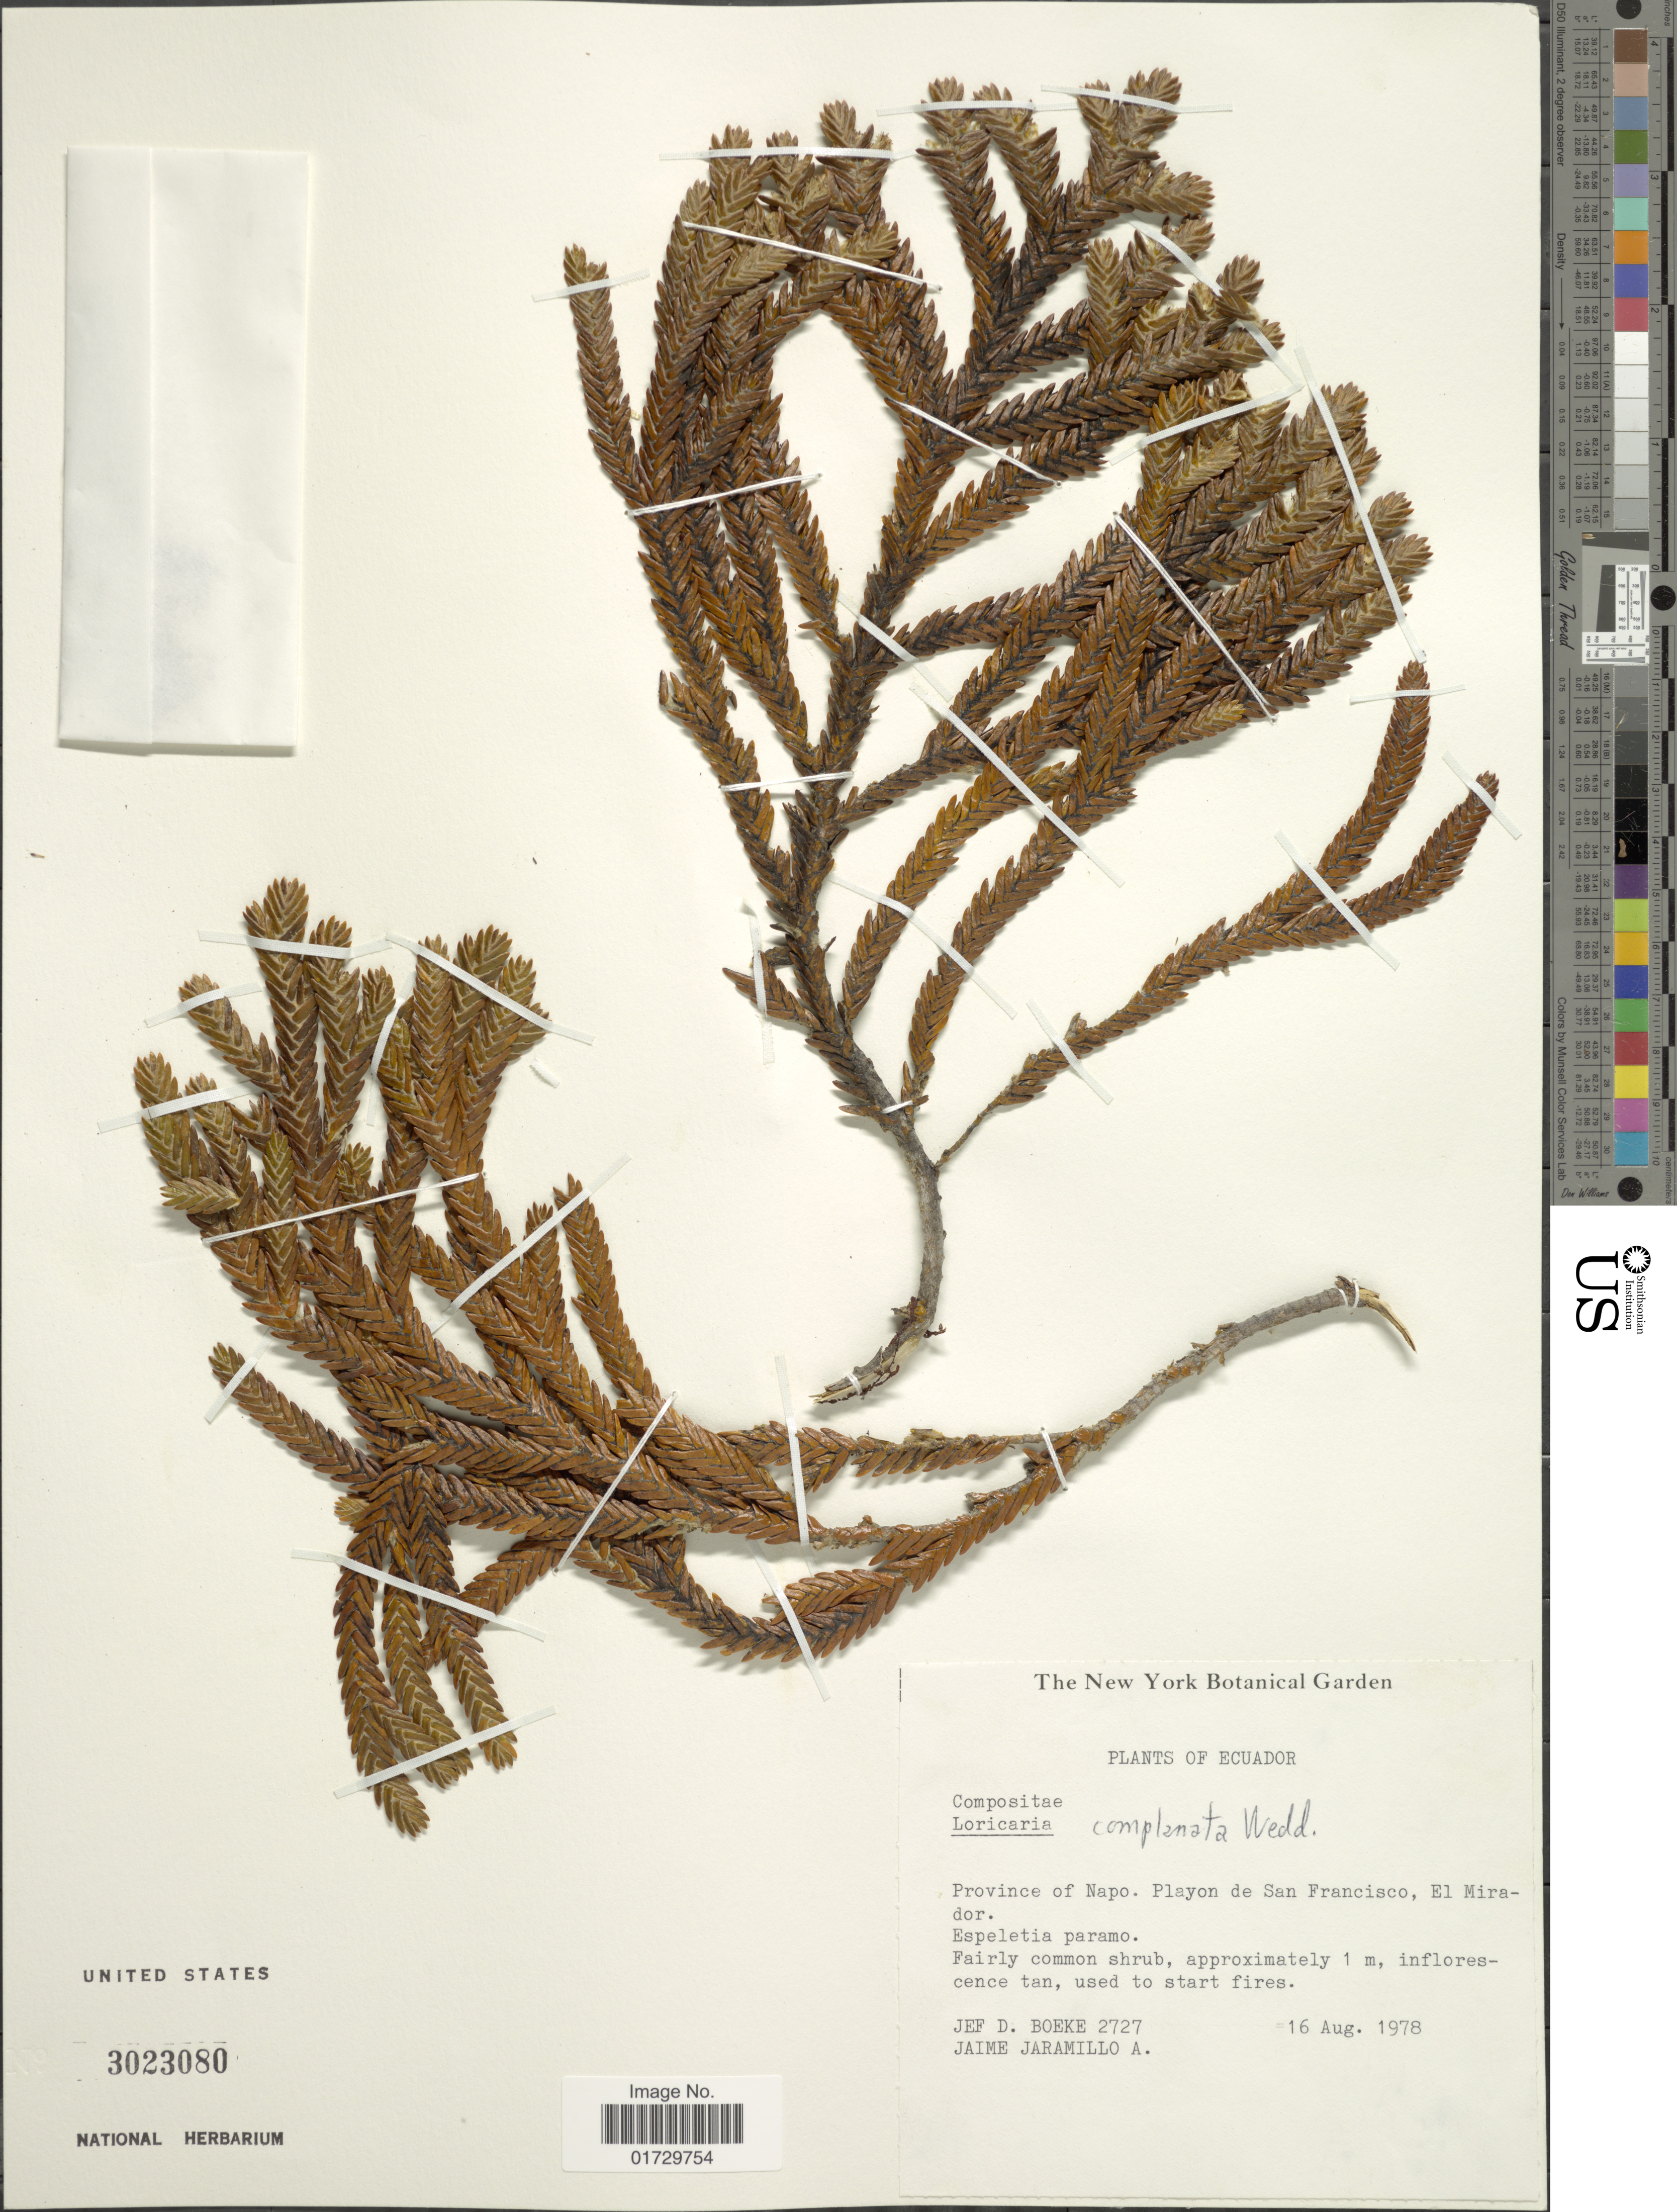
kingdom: Plantae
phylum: Tracheophyta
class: Magnoliopsida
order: Asterales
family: Asteraceae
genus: Loricaria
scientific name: Loricaria complanata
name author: (Sch. Bip.) Wedd.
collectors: J. D. Boeke & J. L. Jaramillo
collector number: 2727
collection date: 1978-08-16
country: Ecuador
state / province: Napo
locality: Playon de San Francisco, El Mirador. Espeletia paramo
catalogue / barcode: US 3023080